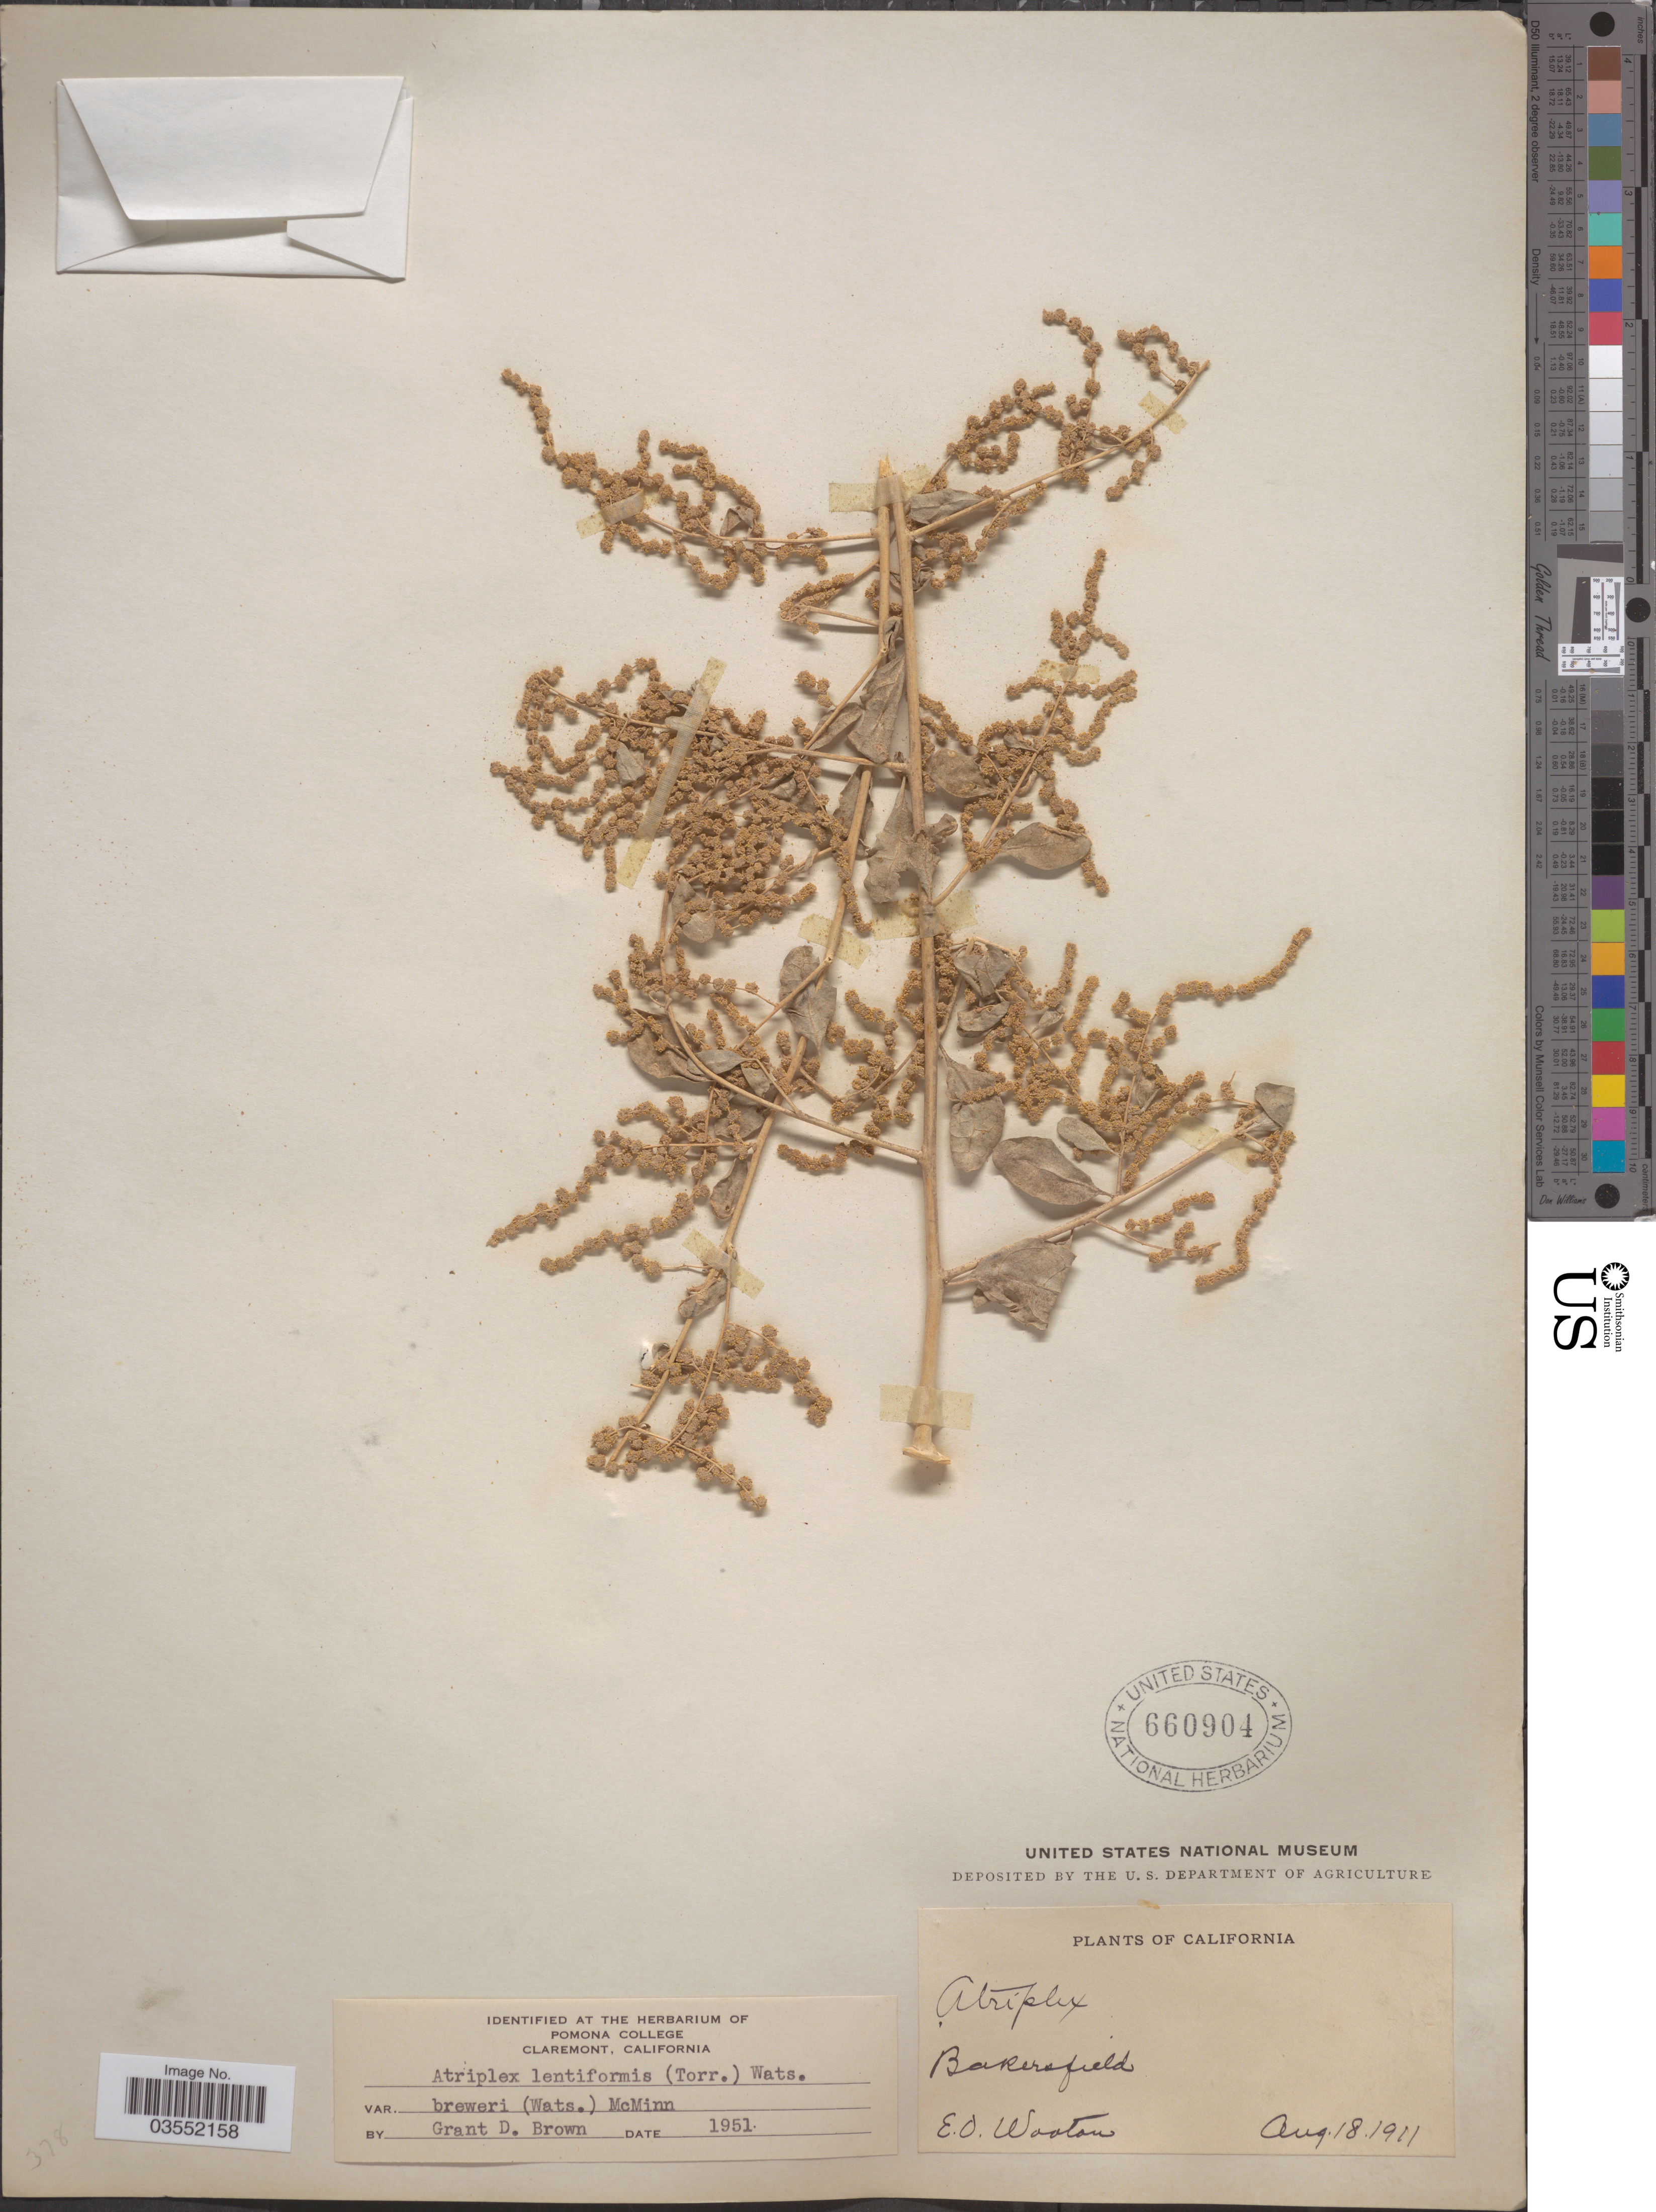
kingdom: Plantae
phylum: Tracheophyta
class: Magnoliopsida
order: Caryophyllales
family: Amaranthaceae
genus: Atriplex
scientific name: Atriplex lentiformis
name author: (Torr.) S. Watson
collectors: E. O. Wooton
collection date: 1911-08-18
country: United States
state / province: California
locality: Bakersfield.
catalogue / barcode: US 660904